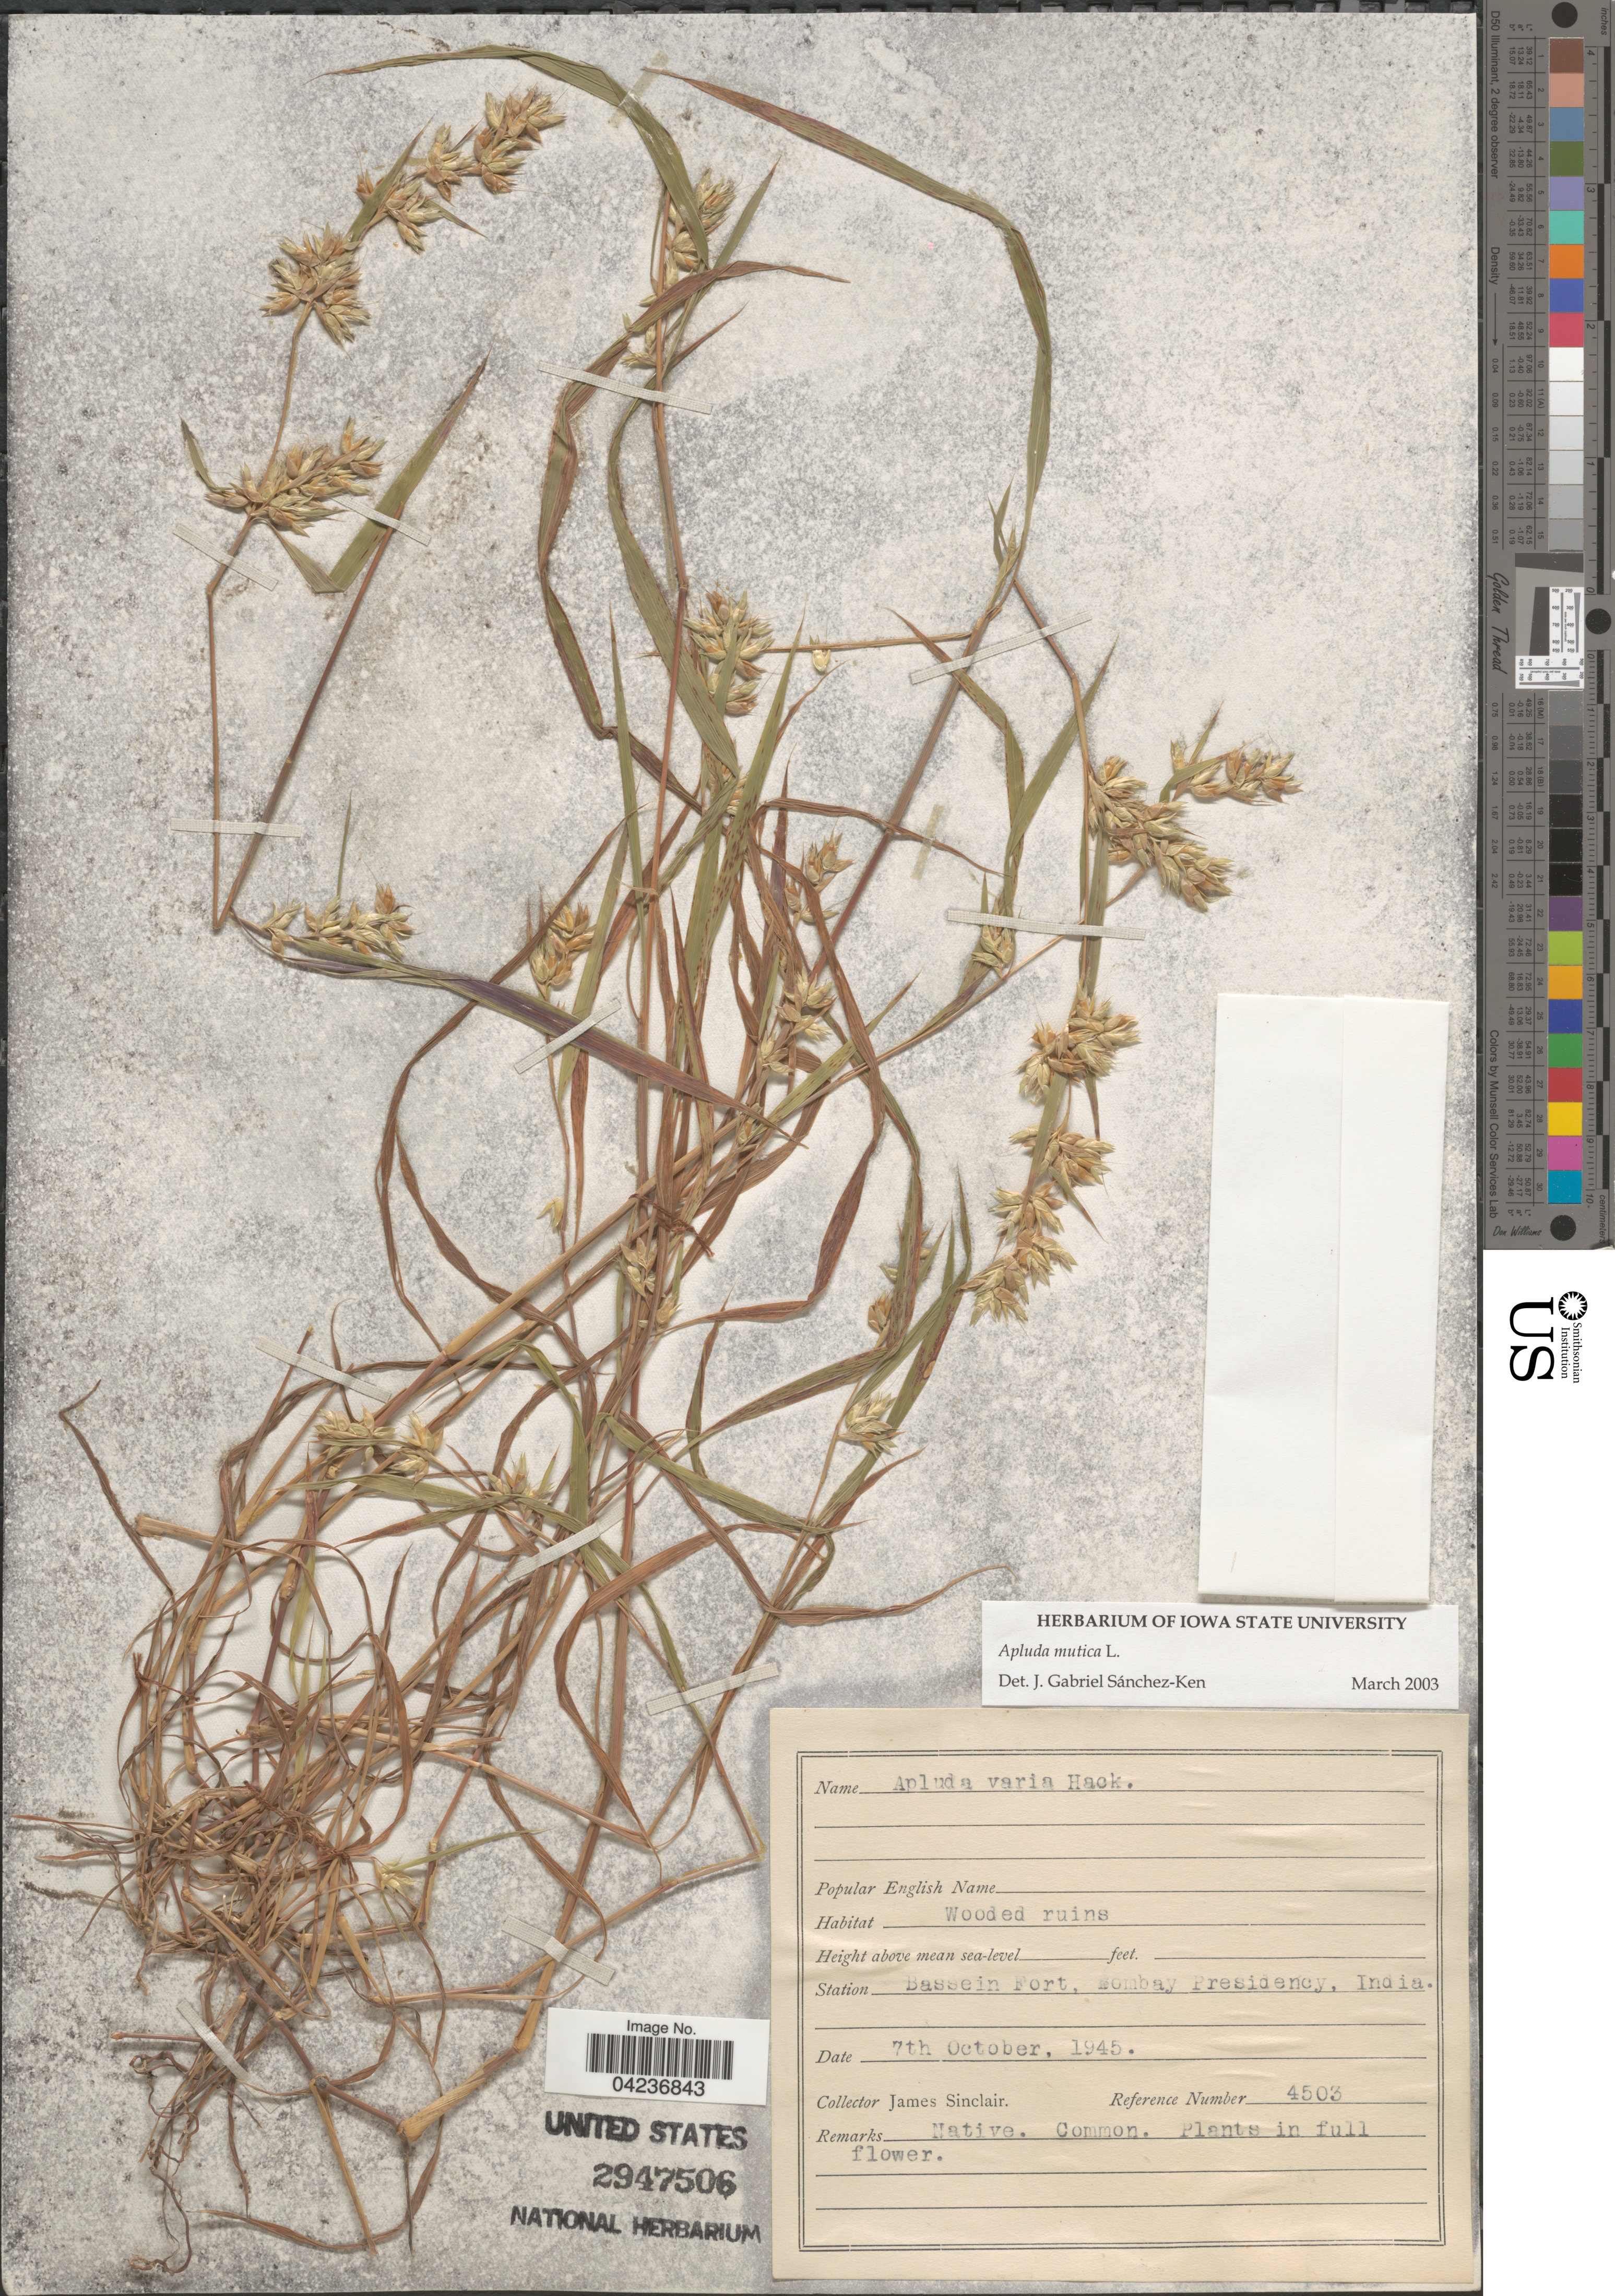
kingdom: Plantae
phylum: Tracheophyta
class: Liliopsida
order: Poales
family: Poaceae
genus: Apluda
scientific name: Apluda mutica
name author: L.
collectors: J. Sinclair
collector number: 4503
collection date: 1945-10-07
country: India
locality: Station Bassein Fort, Bombay Presidency.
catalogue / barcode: US 2947506